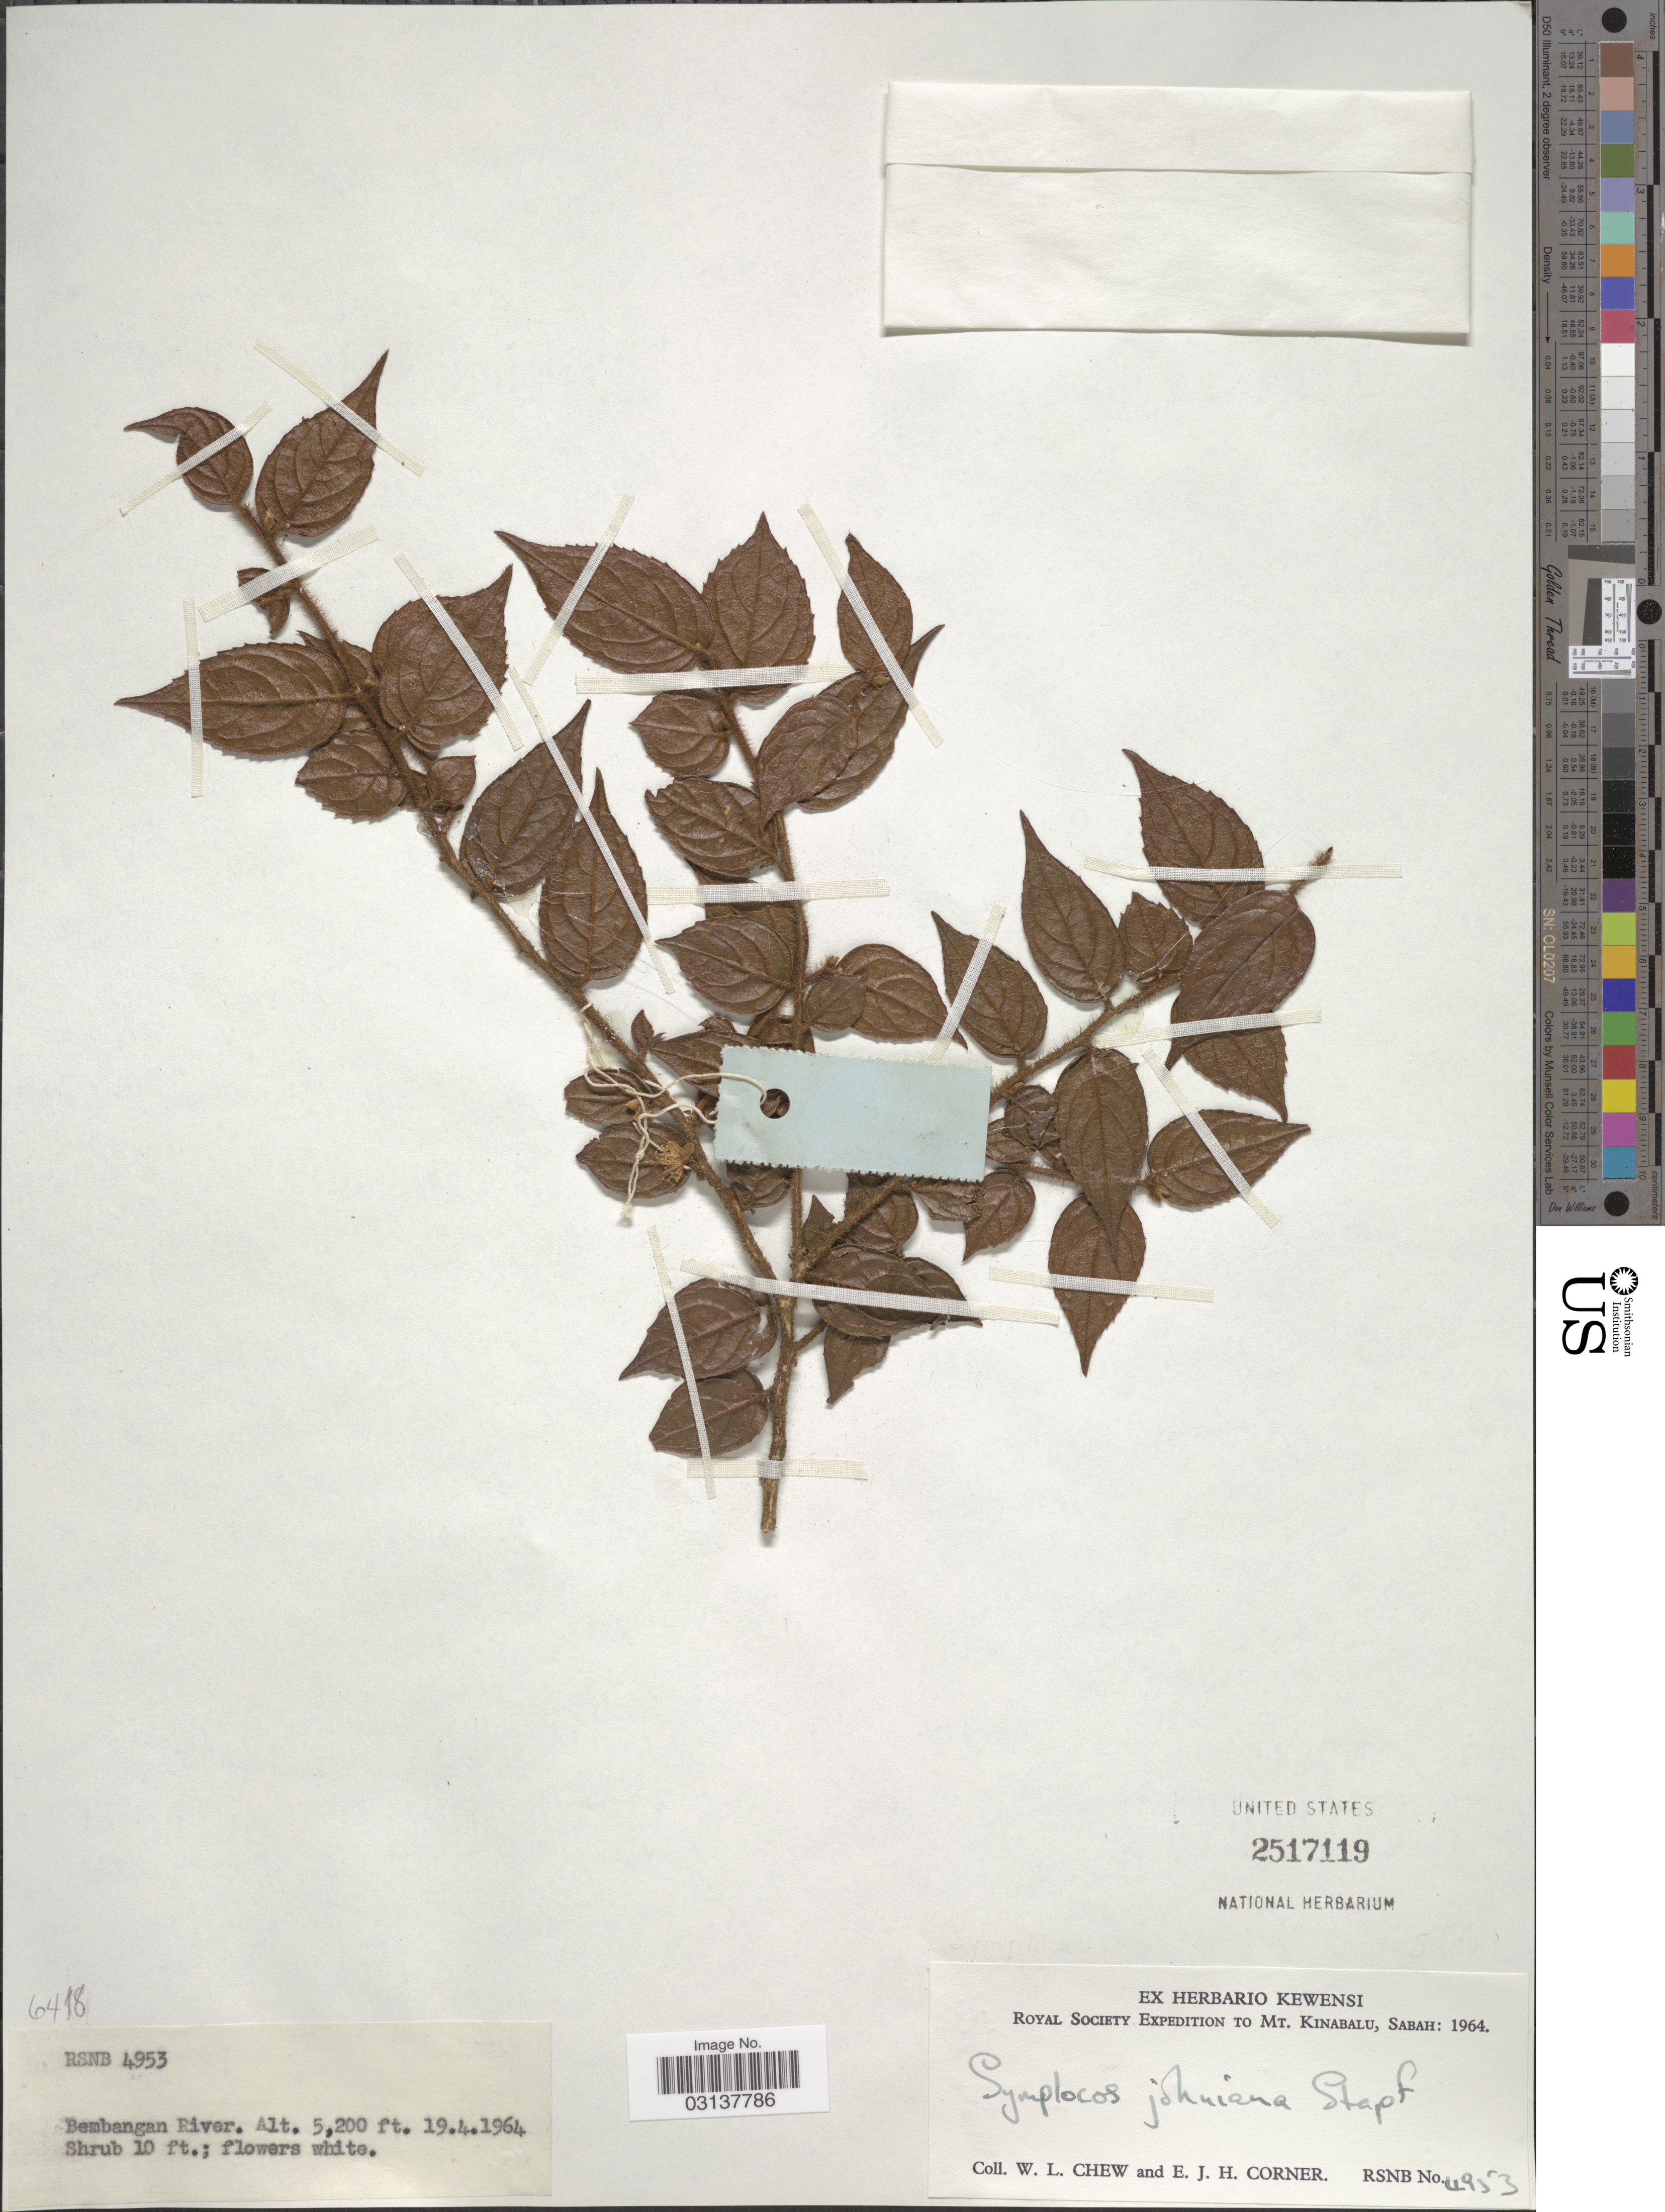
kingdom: Plantae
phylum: Tracheophyta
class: Magnoliopsida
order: Ericales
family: Symplocaceae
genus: Symplocos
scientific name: Symplocos johniana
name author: Stapf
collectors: W. Chew & E. Corner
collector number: RSNB 4953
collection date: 1964-04-19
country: Malaysia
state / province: Sabah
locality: Mt. Kinabalu, Sabah, Bembangan River.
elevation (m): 1585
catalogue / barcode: US 2517119